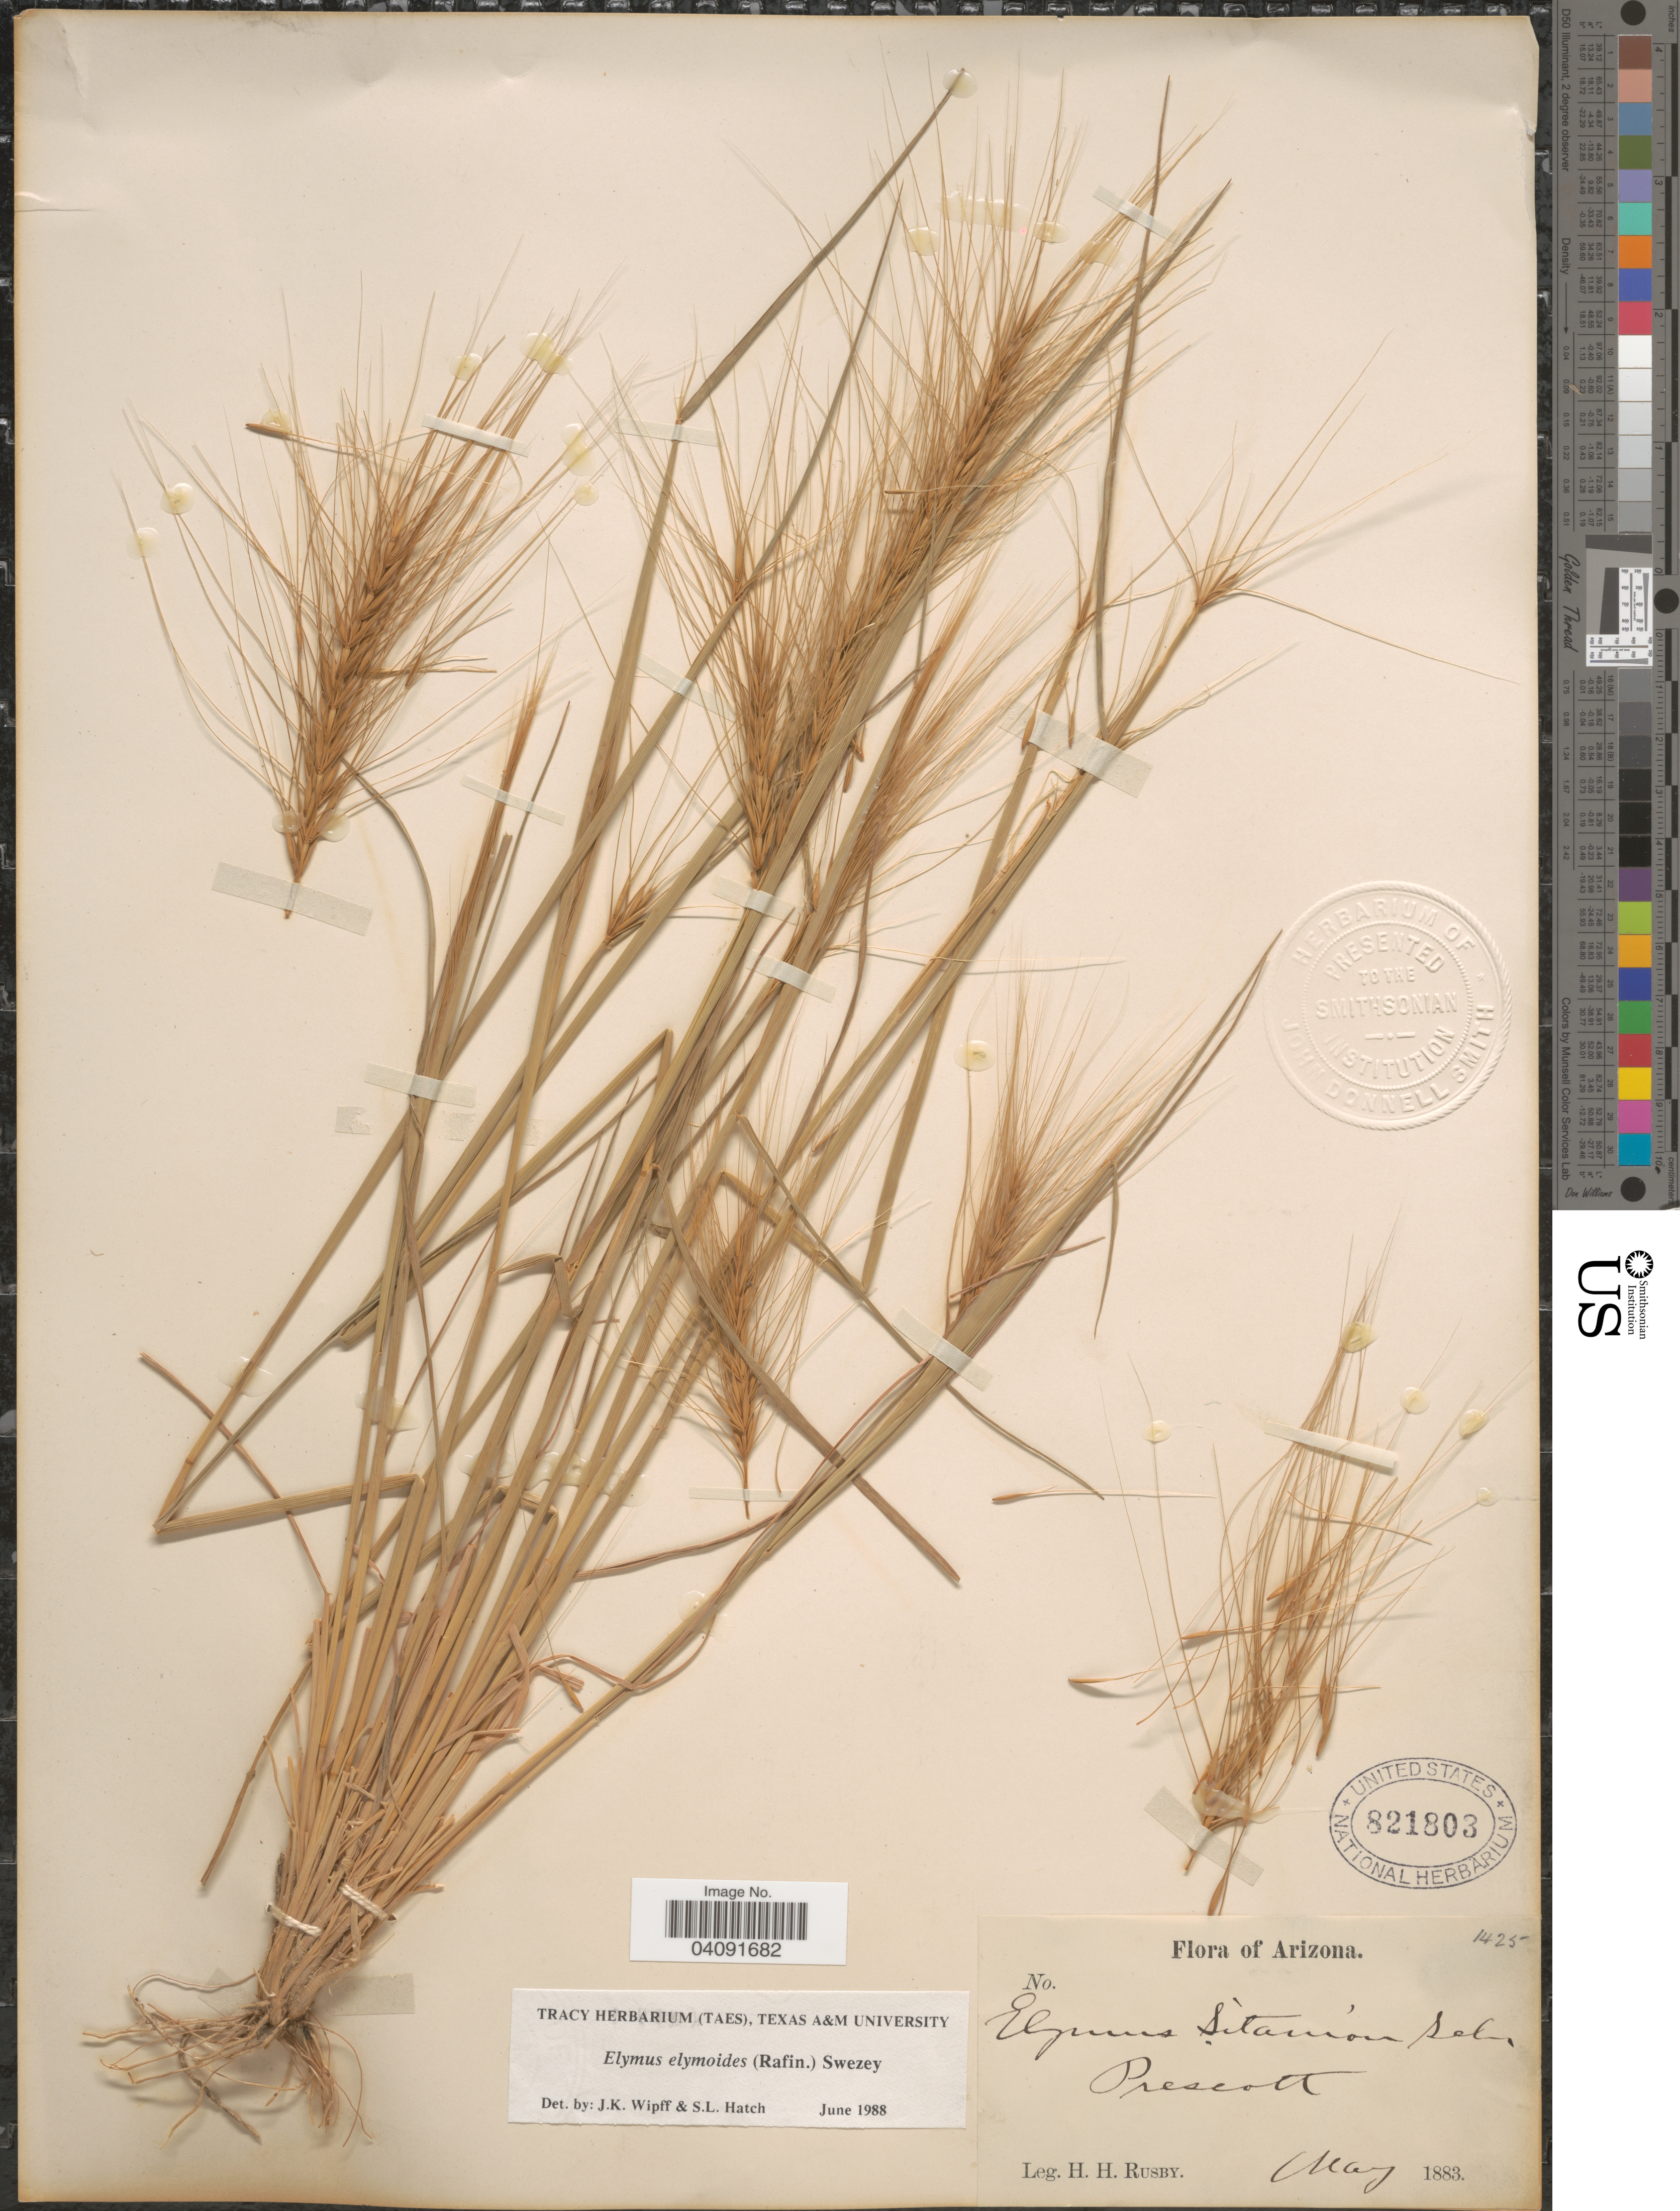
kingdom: Plantae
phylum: Tracheophyta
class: Liliopsida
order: Poales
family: Poaceae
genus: Elymus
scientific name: Elymus elymoides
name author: (Raf.) Swezey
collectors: H. H. Rusby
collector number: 1425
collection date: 1883-05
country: United States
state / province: Arizona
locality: Prescott.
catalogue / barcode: US 821803